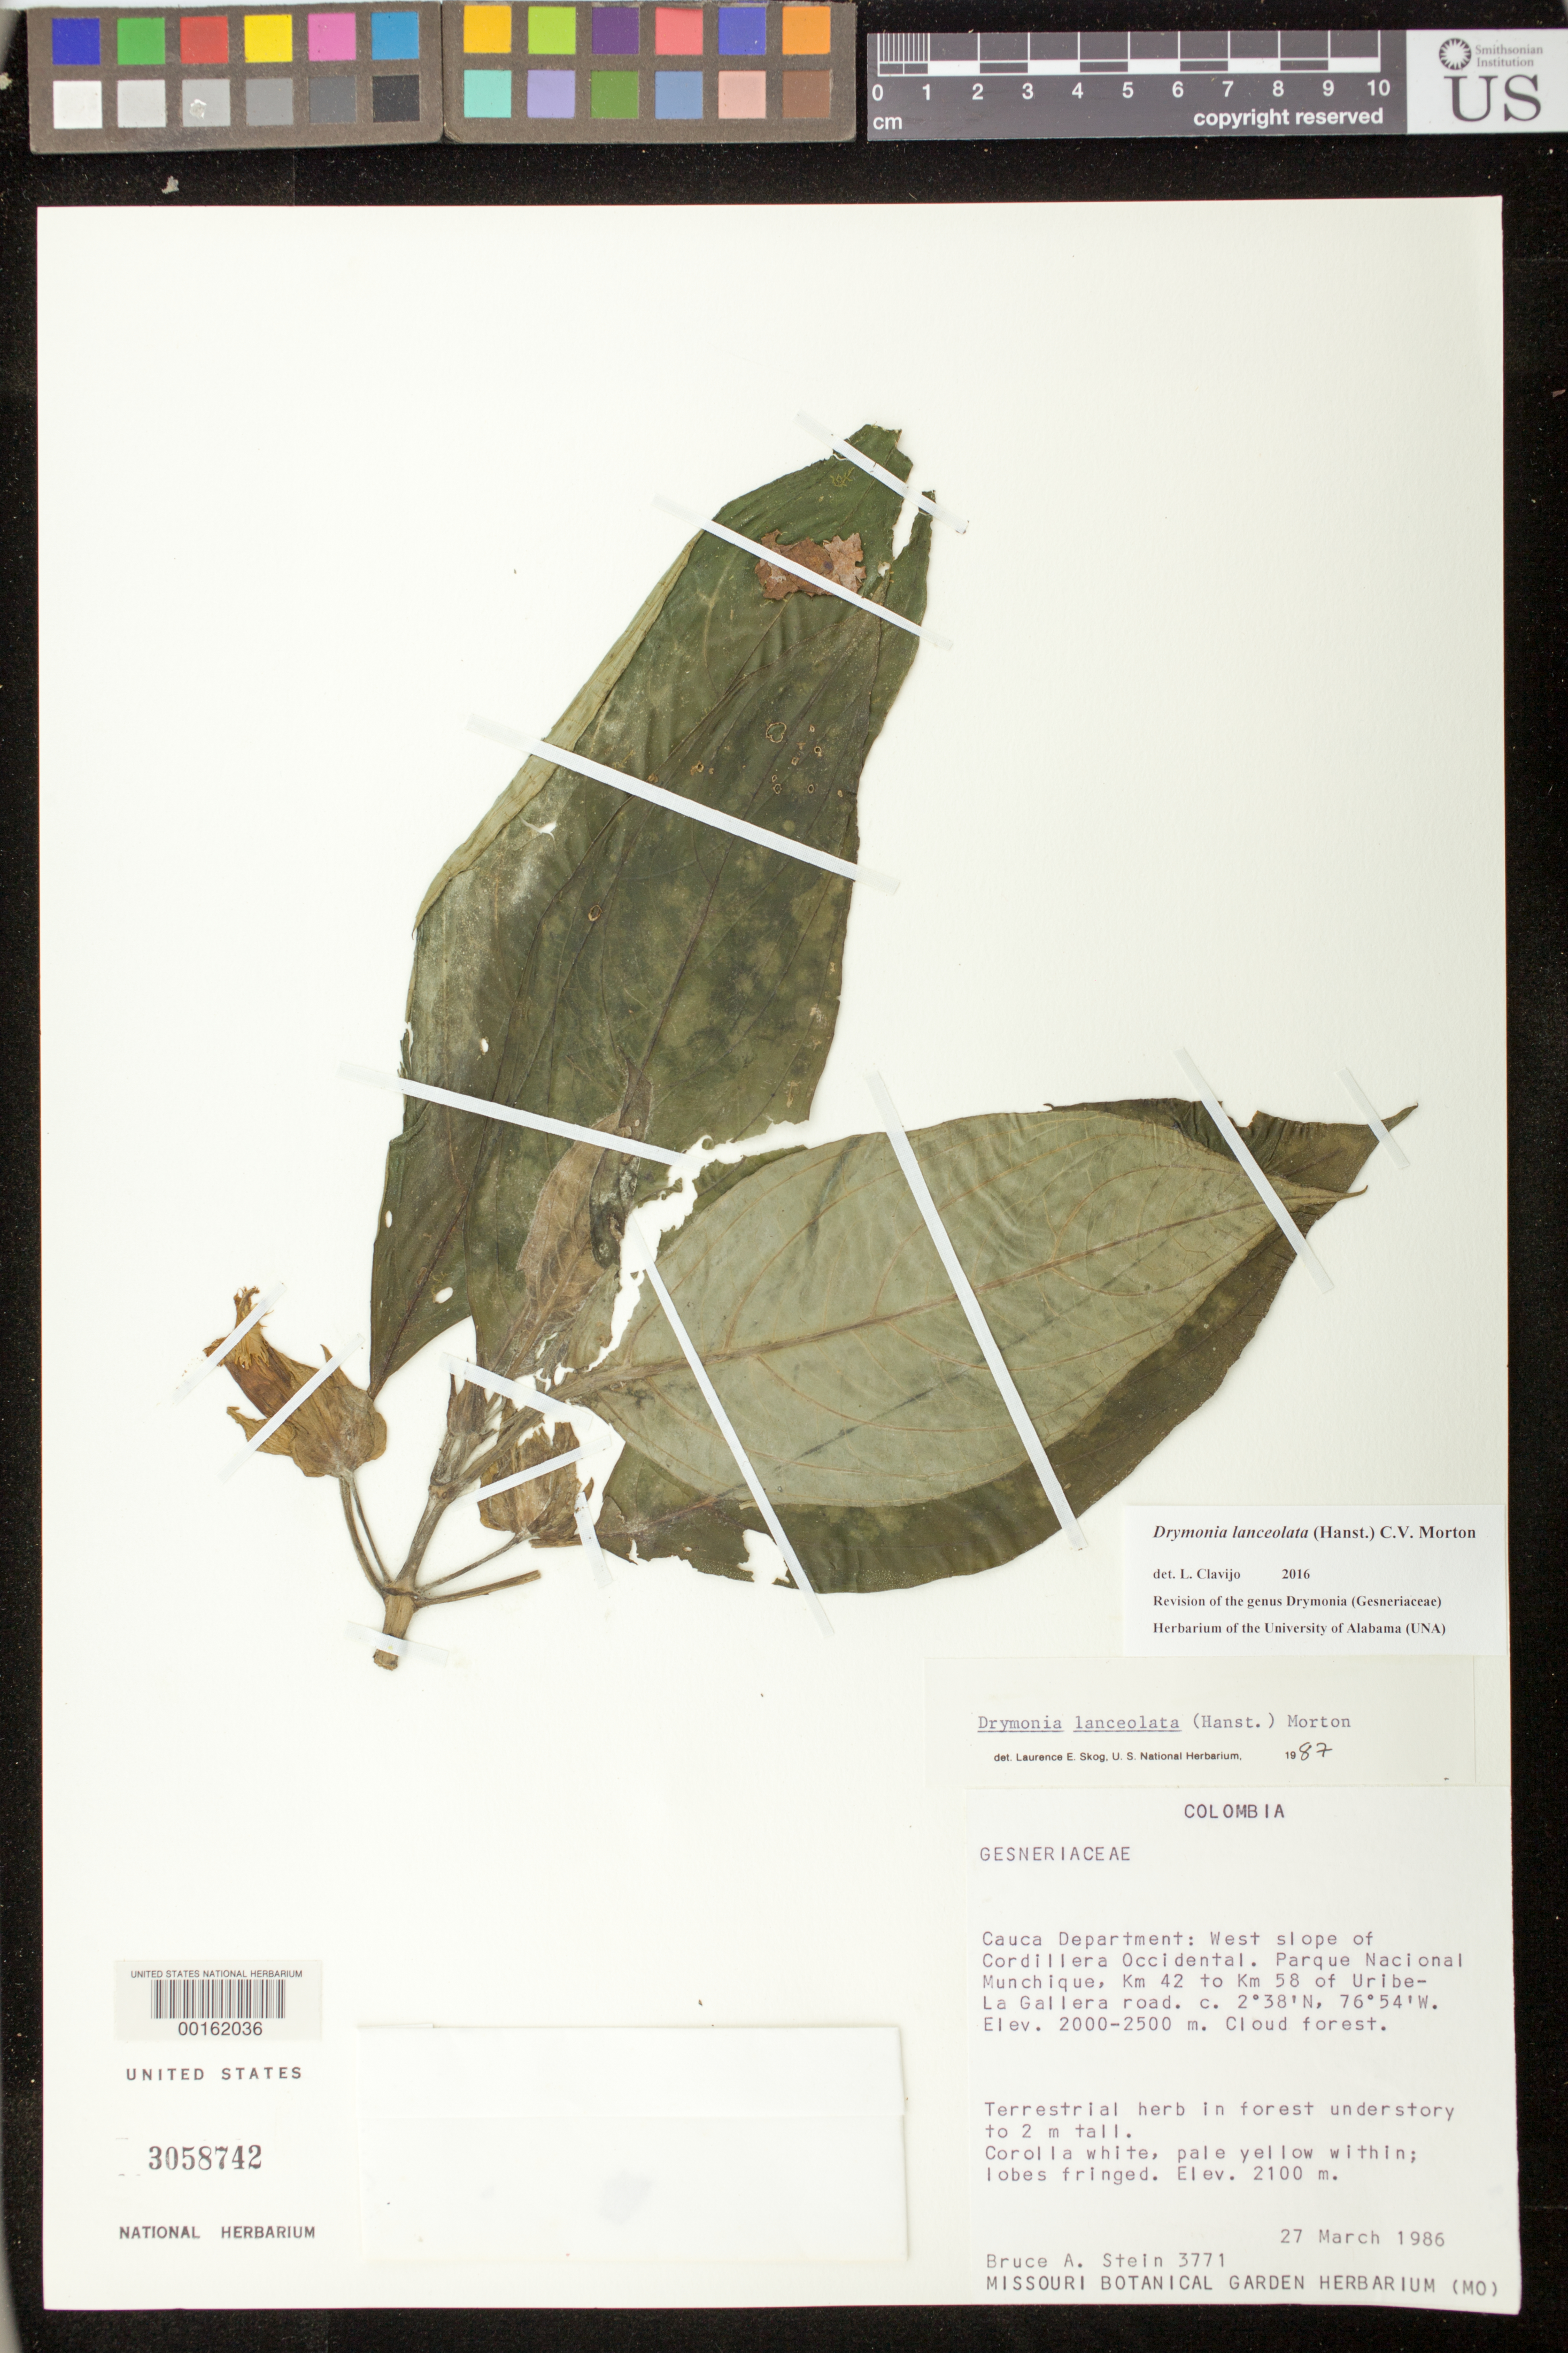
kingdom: Plantae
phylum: Tracheophyta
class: Magnoliopsida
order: Lamiales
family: Gesneriaceae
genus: Drymonia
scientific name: Drymonia lanceolata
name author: (Hanst.) C.V. Morton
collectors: B. A. Stein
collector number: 3771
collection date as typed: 27 Mar 1986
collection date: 1986-03-27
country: Colombia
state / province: Cauca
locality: West slope of Cordillera Occidental, Parque Nacional Munchique, km 42 to km 58 of Uribe - La Gallera road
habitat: Cloud forest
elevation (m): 2100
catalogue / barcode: US 3058742